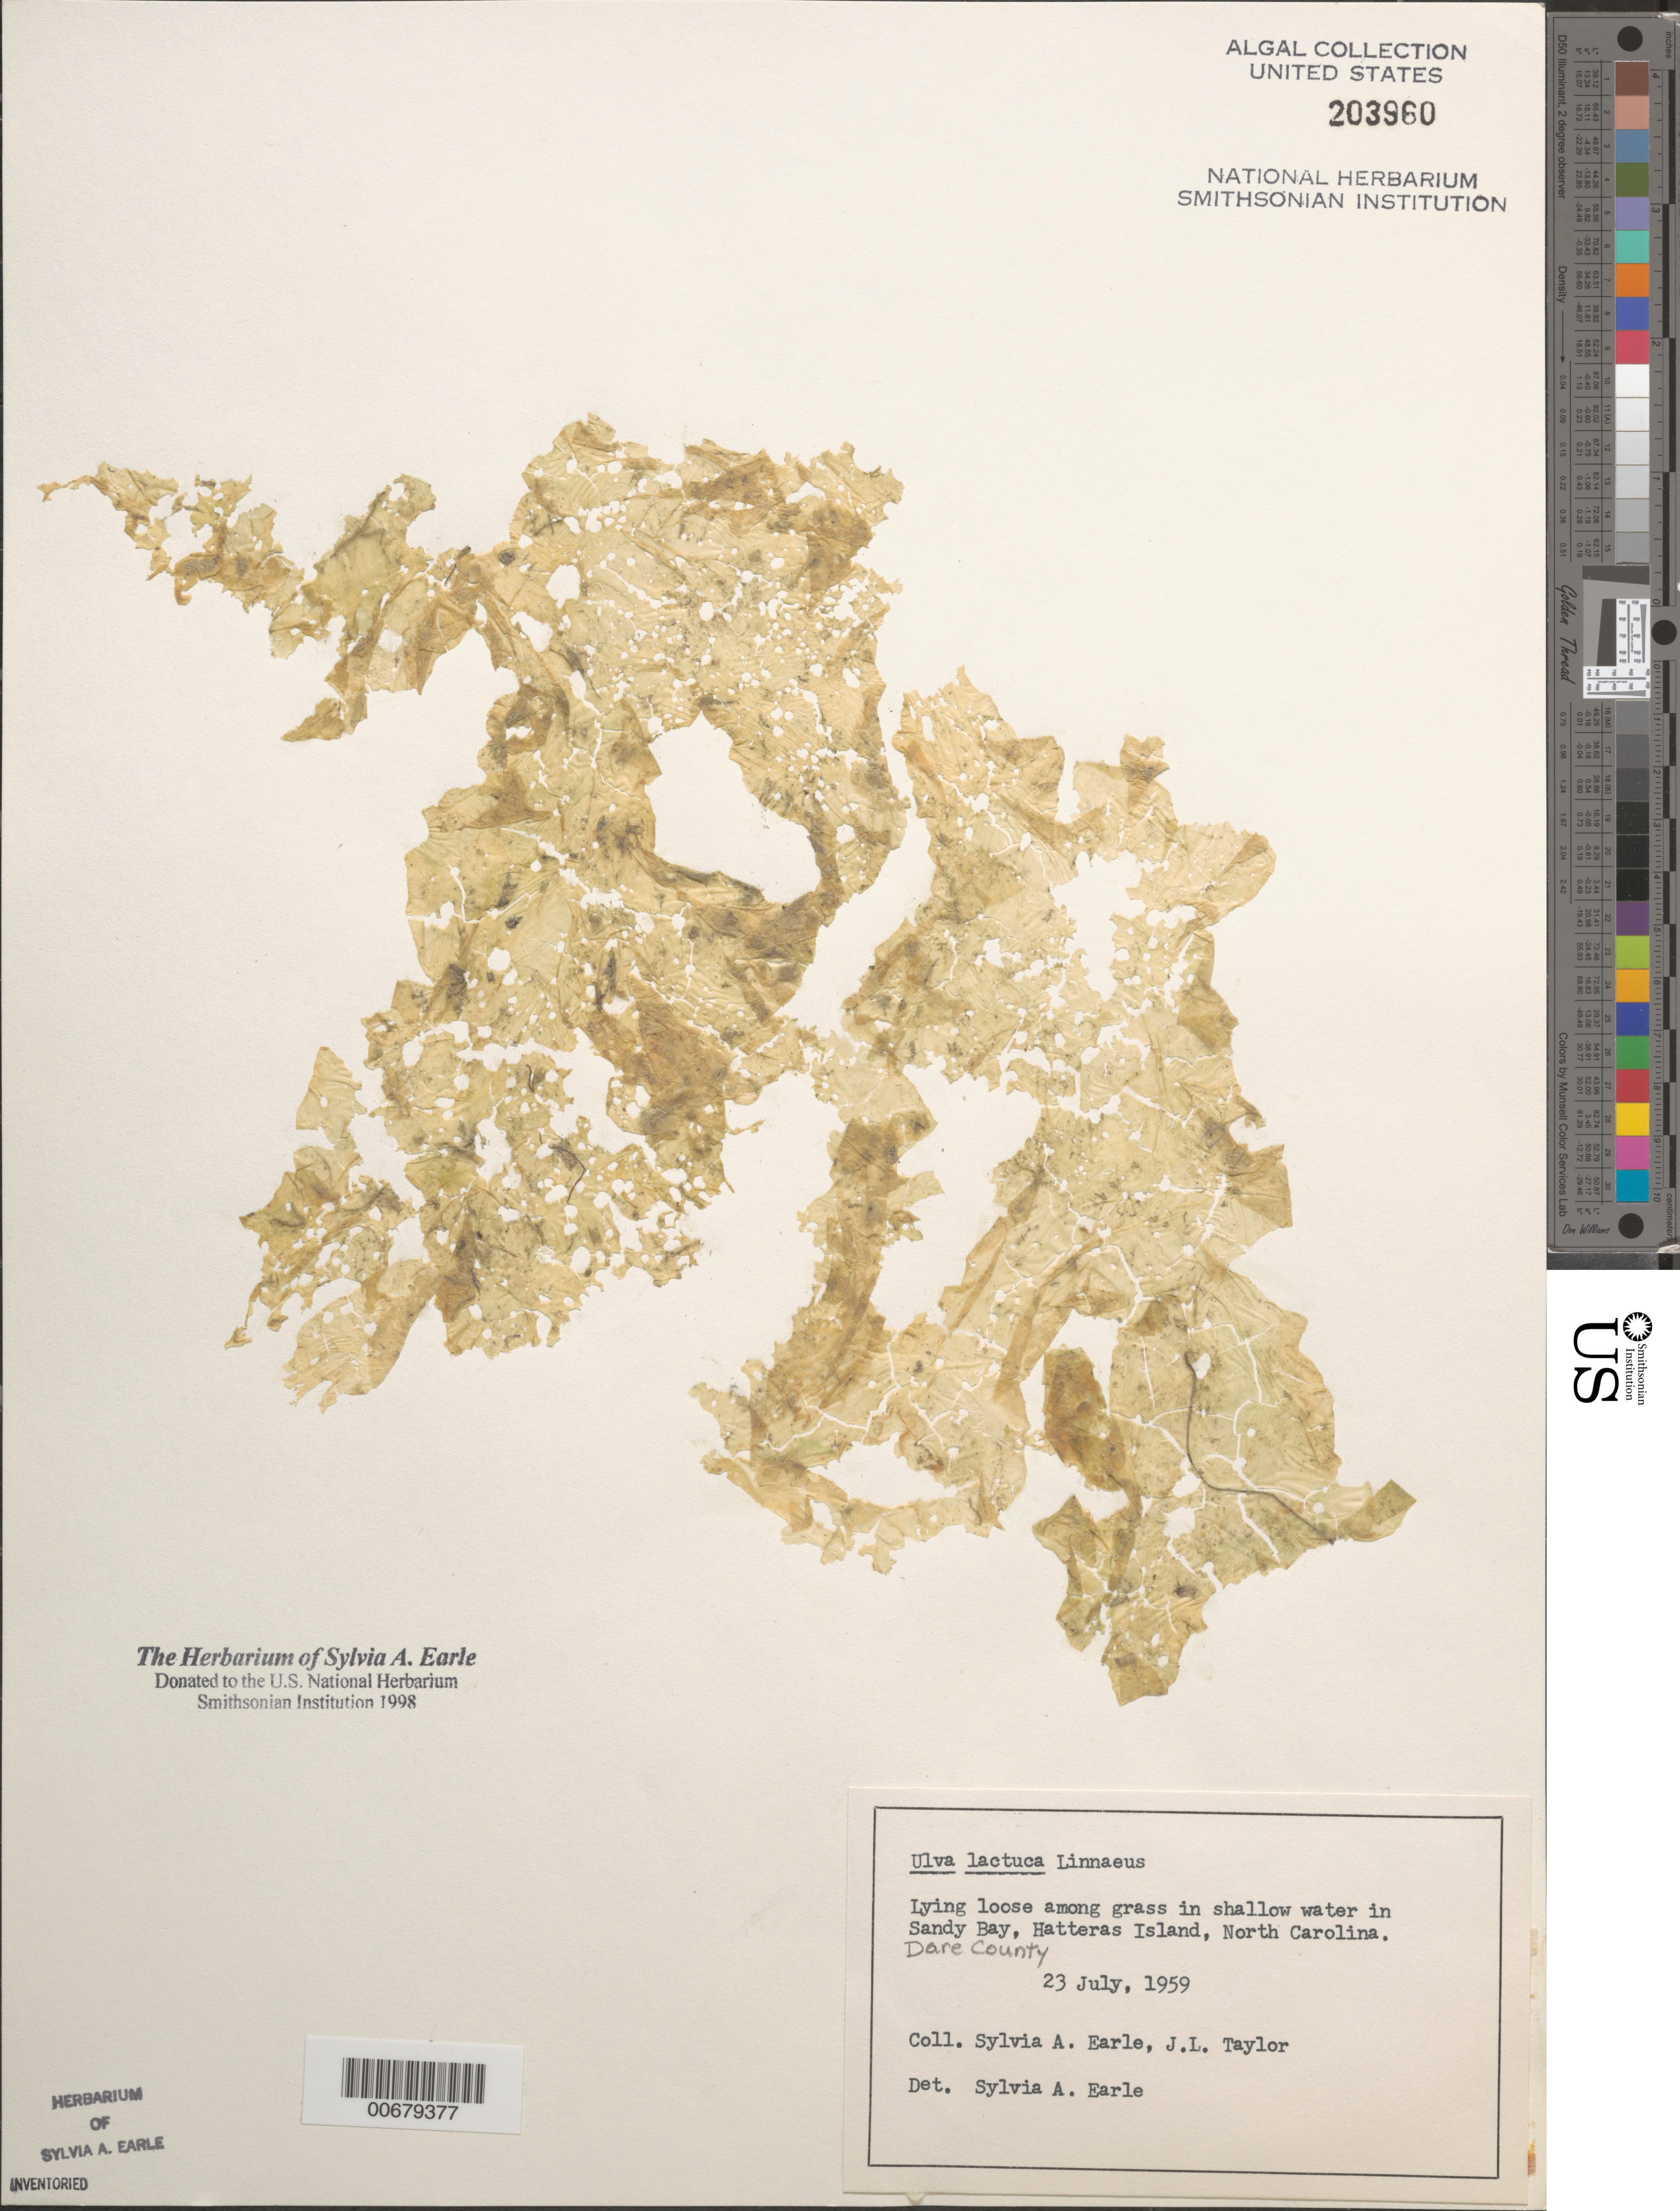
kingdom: Plantae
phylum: Chlorophyta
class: Ulvophyceae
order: Ulvales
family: Ulvaceae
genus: Ulva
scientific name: Ulva lactuca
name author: L.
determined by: Earle, S. A.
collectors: S. A. Earle & J. L. Taylor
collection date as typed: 23 Jul 1959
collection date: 1959-07-23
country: United States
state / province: North Carolina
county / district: Dare County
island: Hatteras Island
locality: Sandy Bay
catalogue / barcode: US 203960